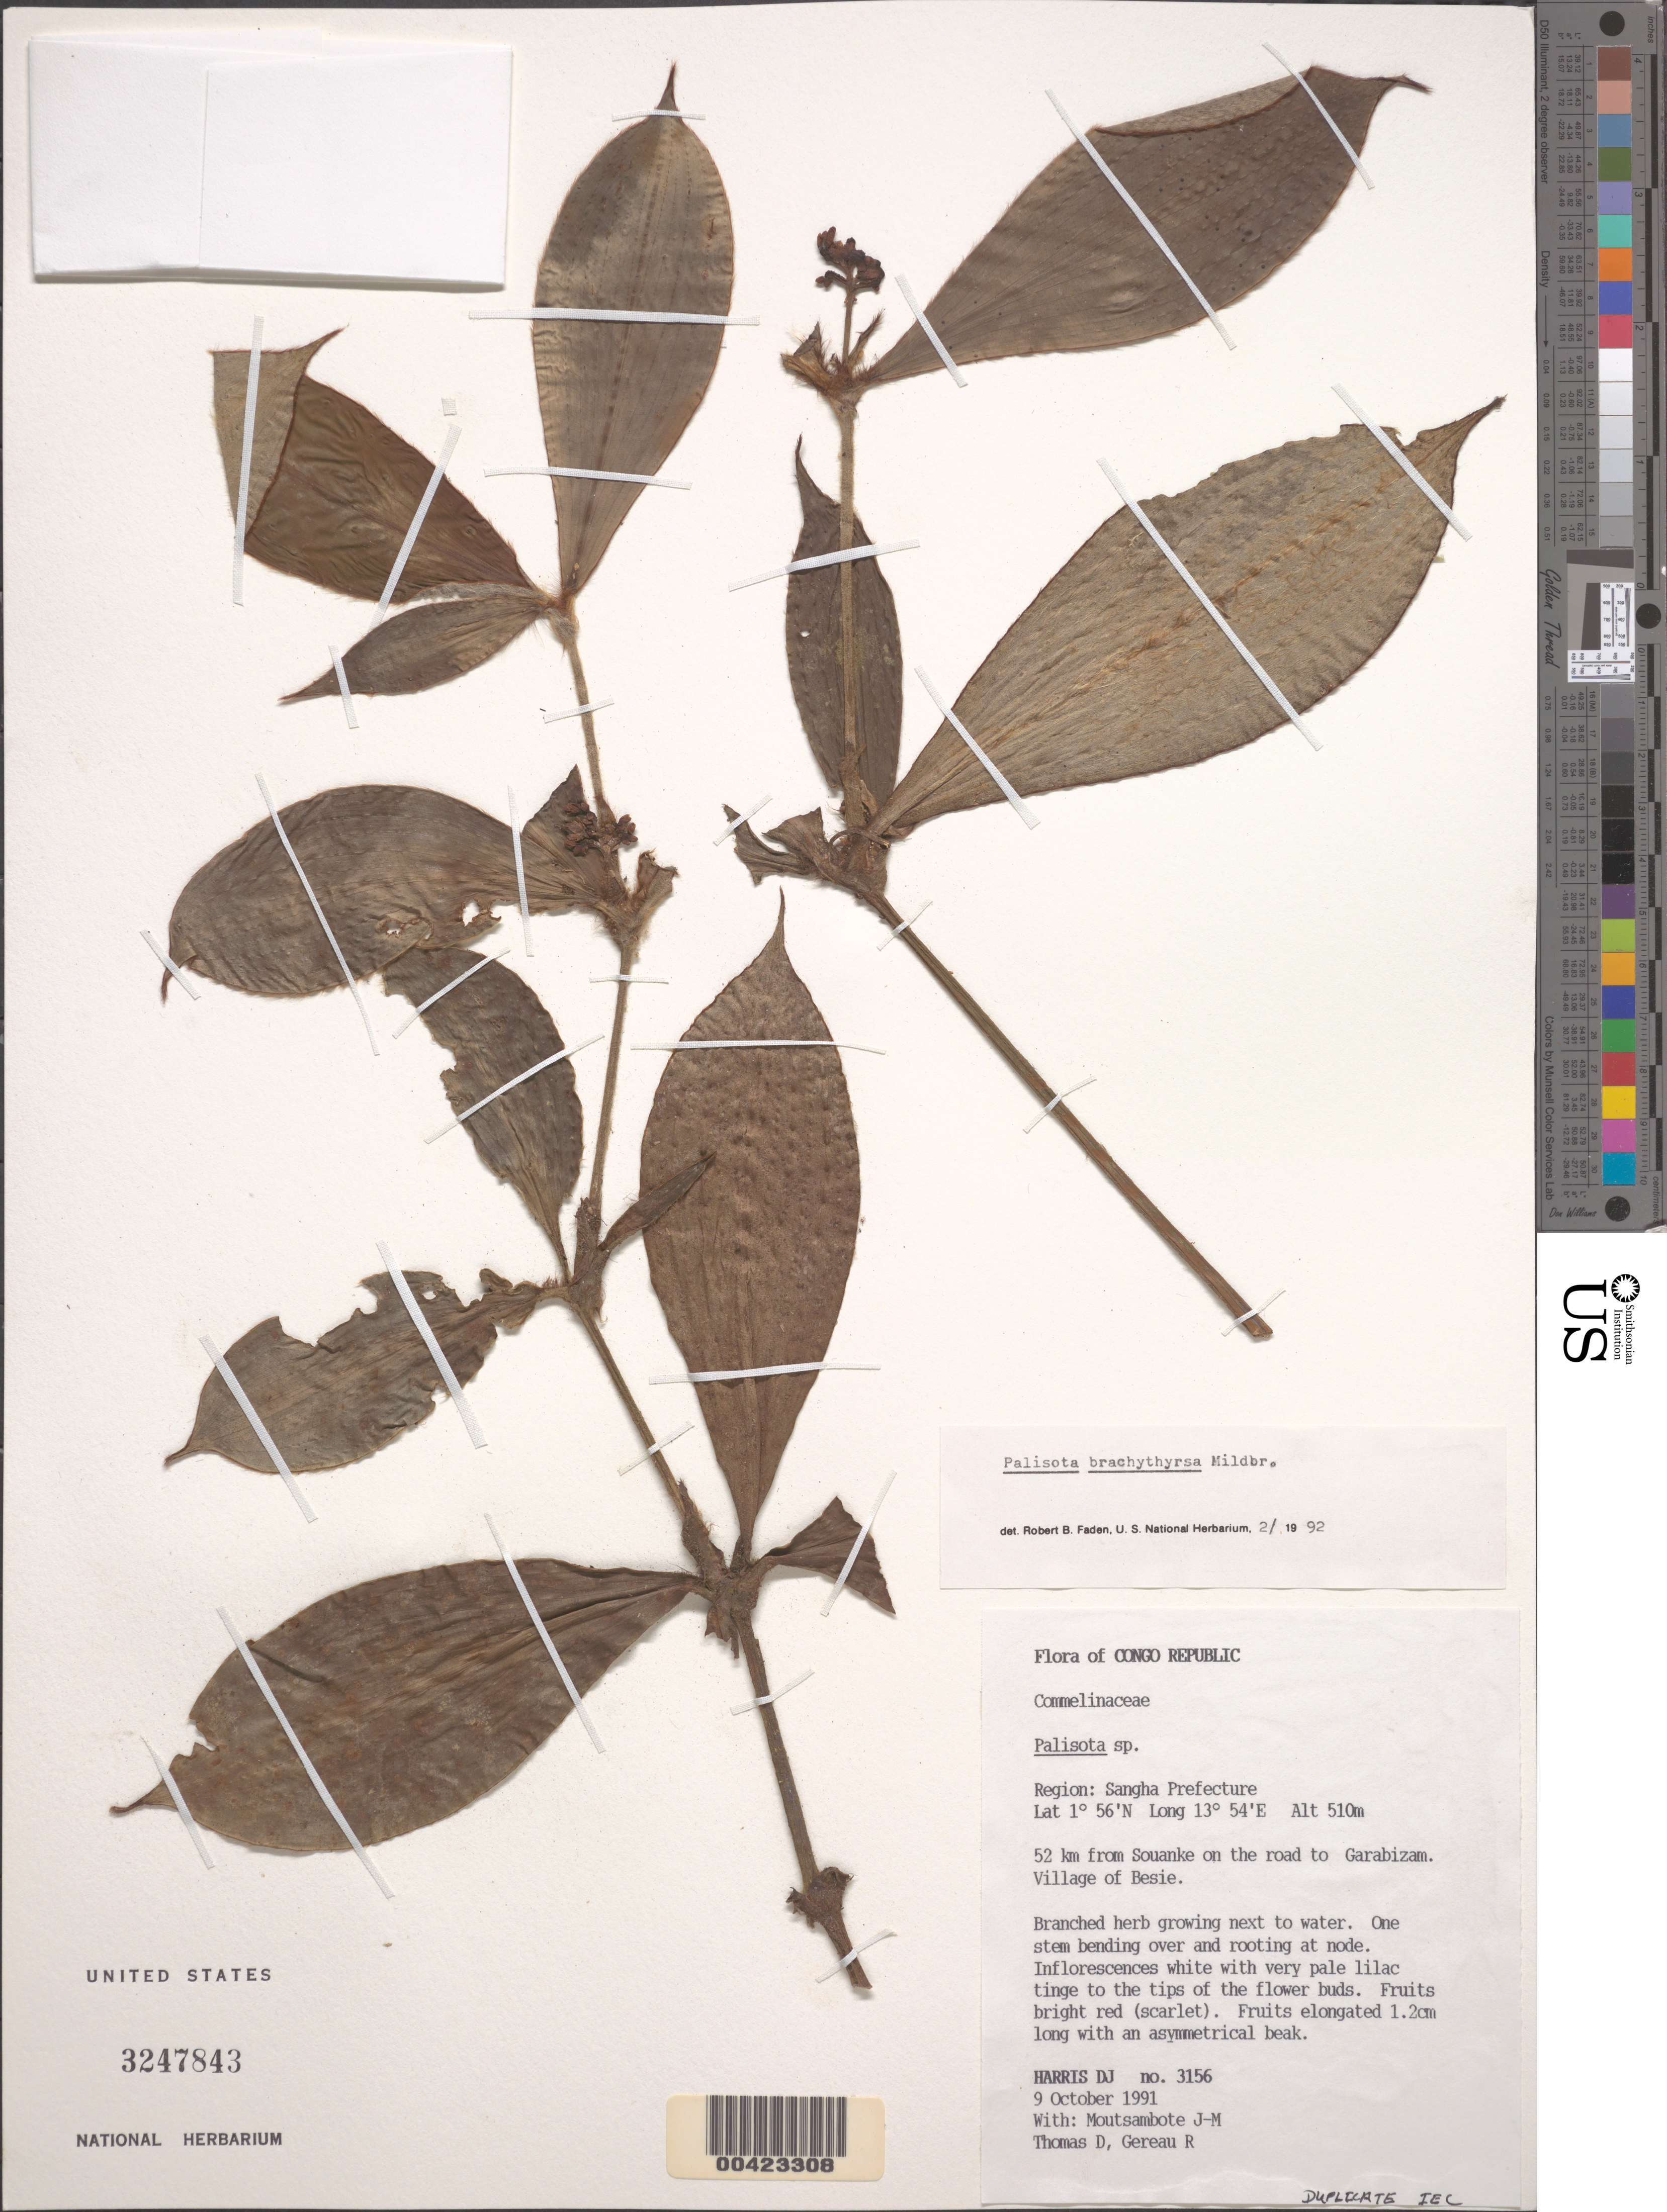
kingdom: Plantae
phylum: Tracheophyta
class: Liliopsida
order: Commelinales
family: Commelinaceae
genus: Palisota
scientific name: Palisota brachythyrsa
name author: Mildbr.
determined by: Faden, Robert B., (US), Smithsonian Institution - National Museum of Natural History (UNITED STATES)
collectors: D. J. Harris, J. Moutsambote, D. Thomas & R. E. Gereau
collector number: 3156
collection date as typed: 09 Oct 1991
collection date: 1991-10-09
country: Congo, Republic of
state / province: Sangha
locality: Road from Souanke to Garabinzam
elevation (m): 510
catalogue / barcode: US 3247843